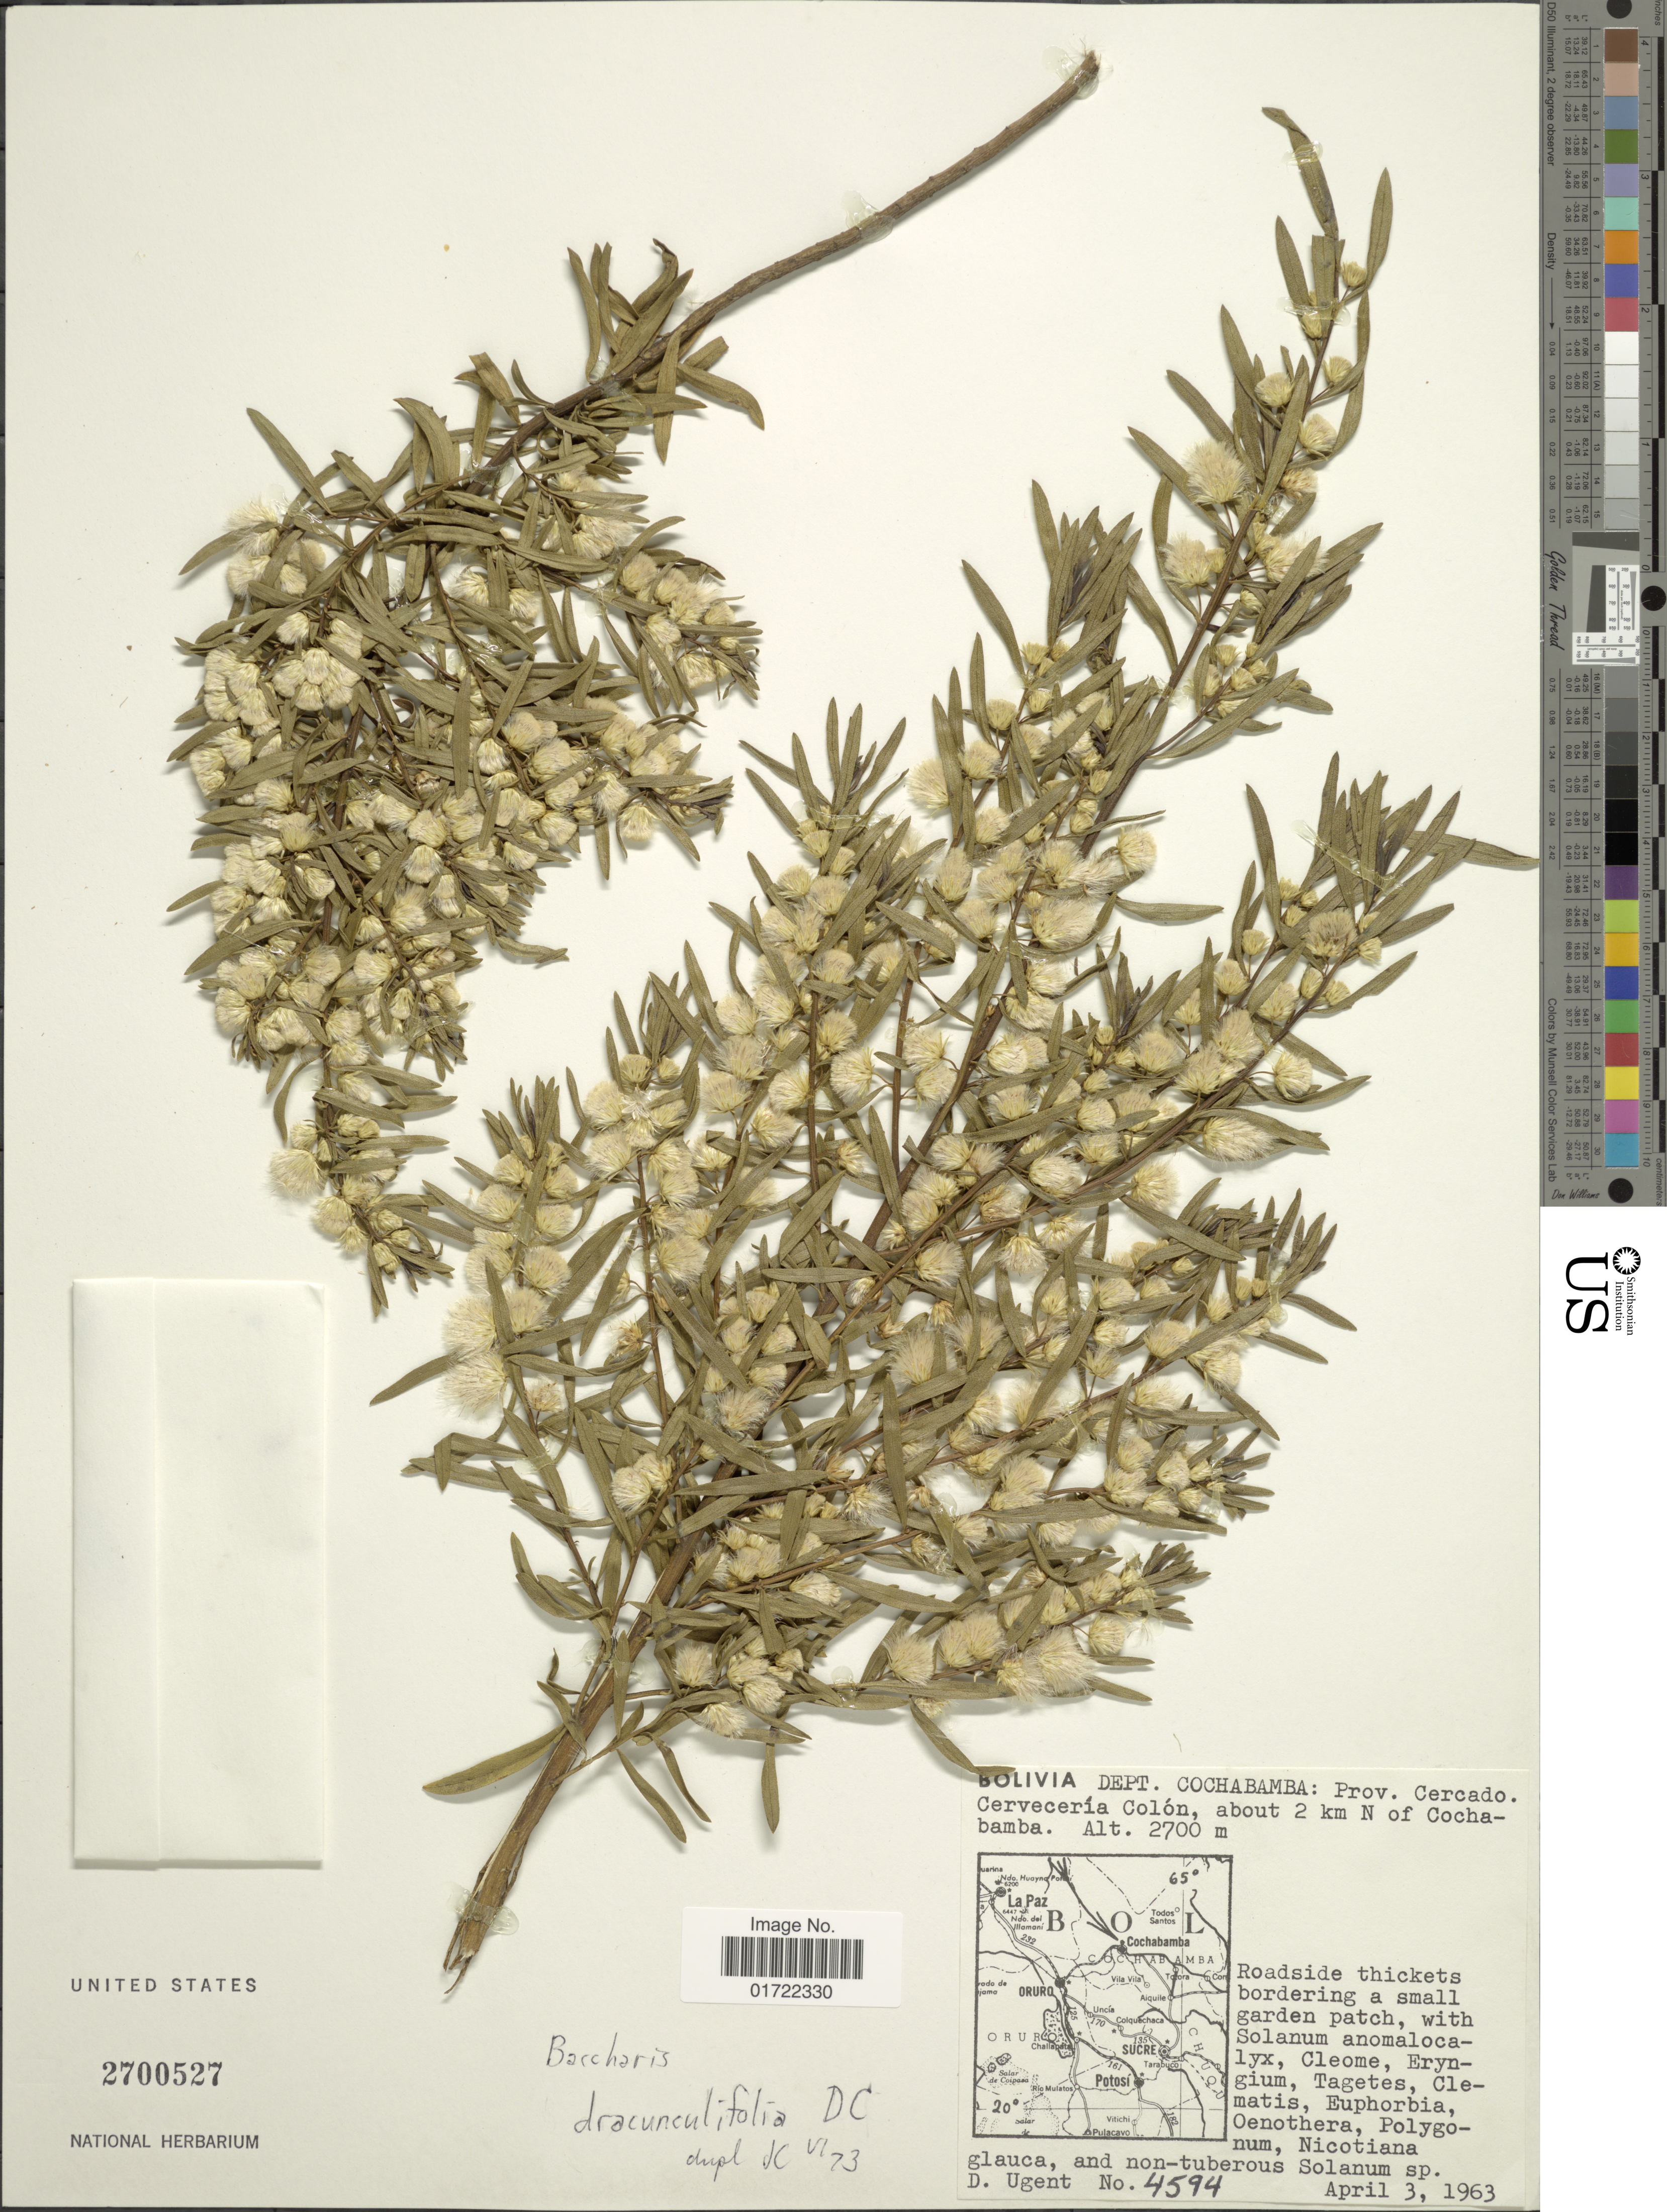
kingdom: Plantae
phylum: Tracheophyta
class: Magnoliopsida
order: Asterales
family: Asteraceae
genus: Baccharis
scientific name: Baccharis dracunculifolia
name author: DC.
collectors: D. Ugent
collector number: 4594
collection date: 1963-04-03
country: Bolivia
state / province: Cochabamba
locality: Prov. Cercado, Cerveceria Colon, about 2 km N of Cochabamba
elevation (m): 2700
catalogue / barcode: US 2700527